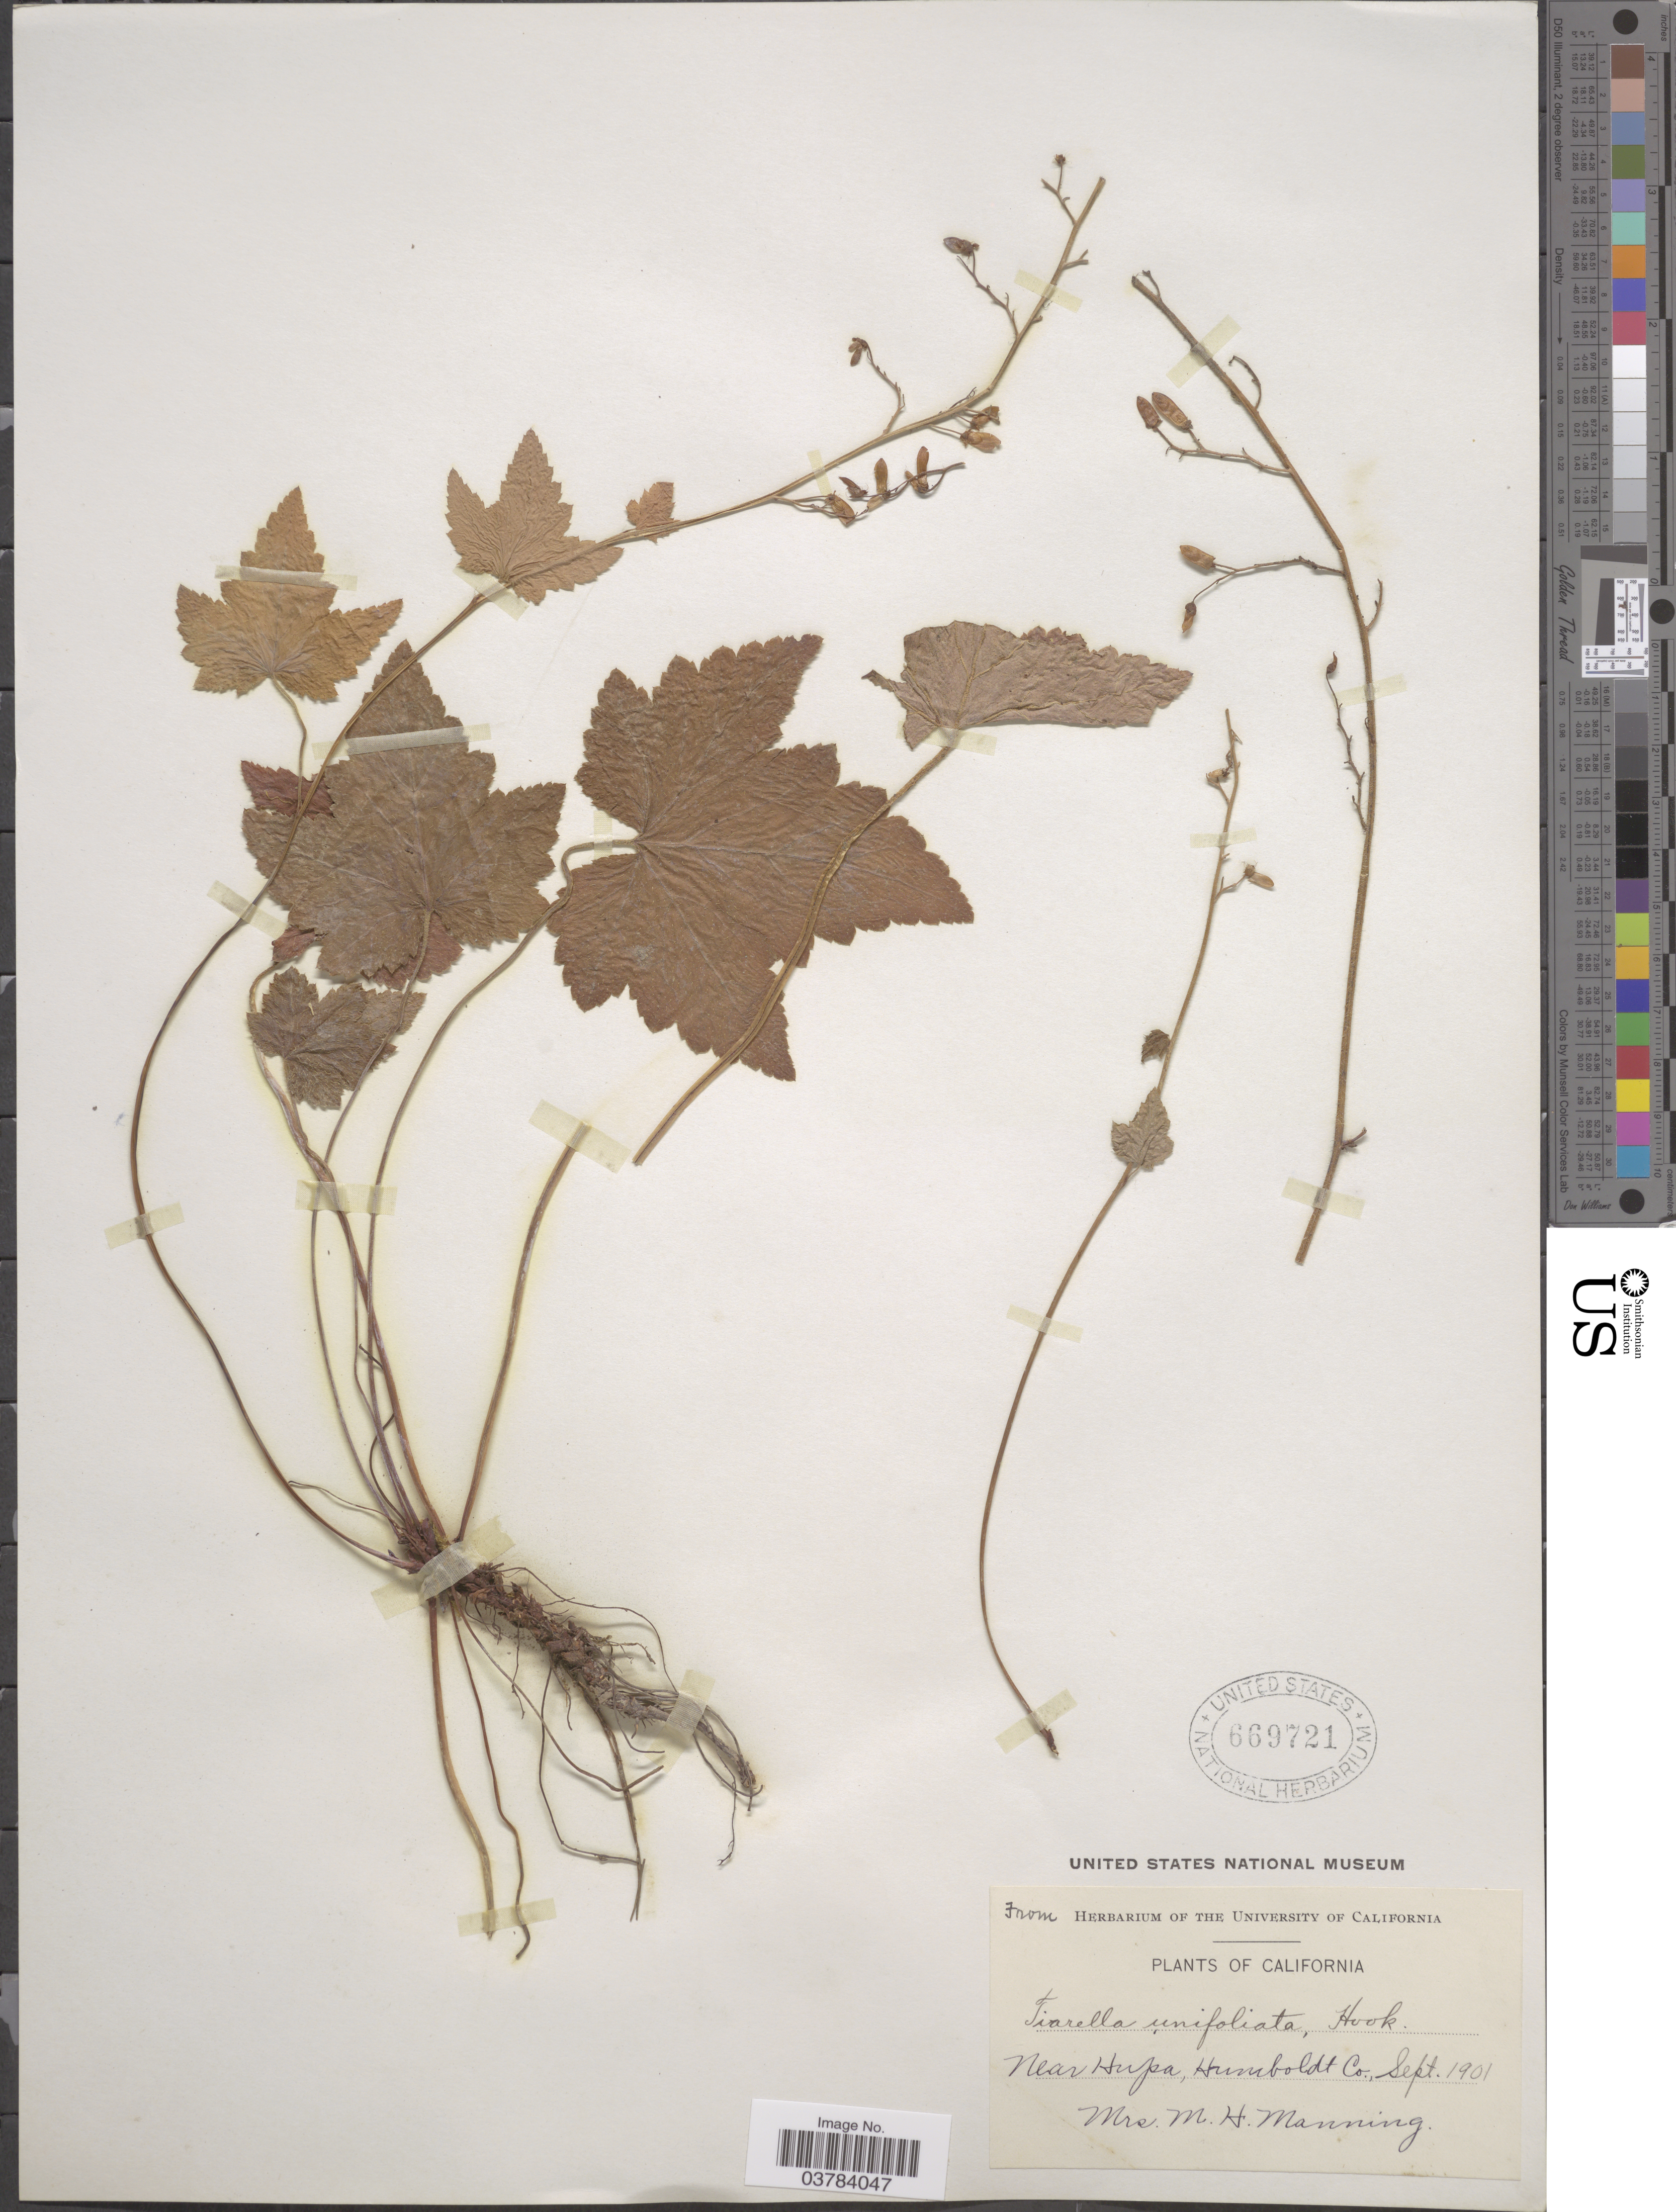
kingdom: Plantae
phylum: Tracheophyta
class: Magnoliopsida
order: Saxifragales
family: Saxifragaceae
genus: Tiarella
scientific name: Tiarella unifoliata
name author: Hook.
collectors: M. Manning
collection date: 1901-09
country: United States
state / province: California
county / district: Humboldt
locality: Near Hupa, Humboldt Co.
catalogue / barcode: US 669721